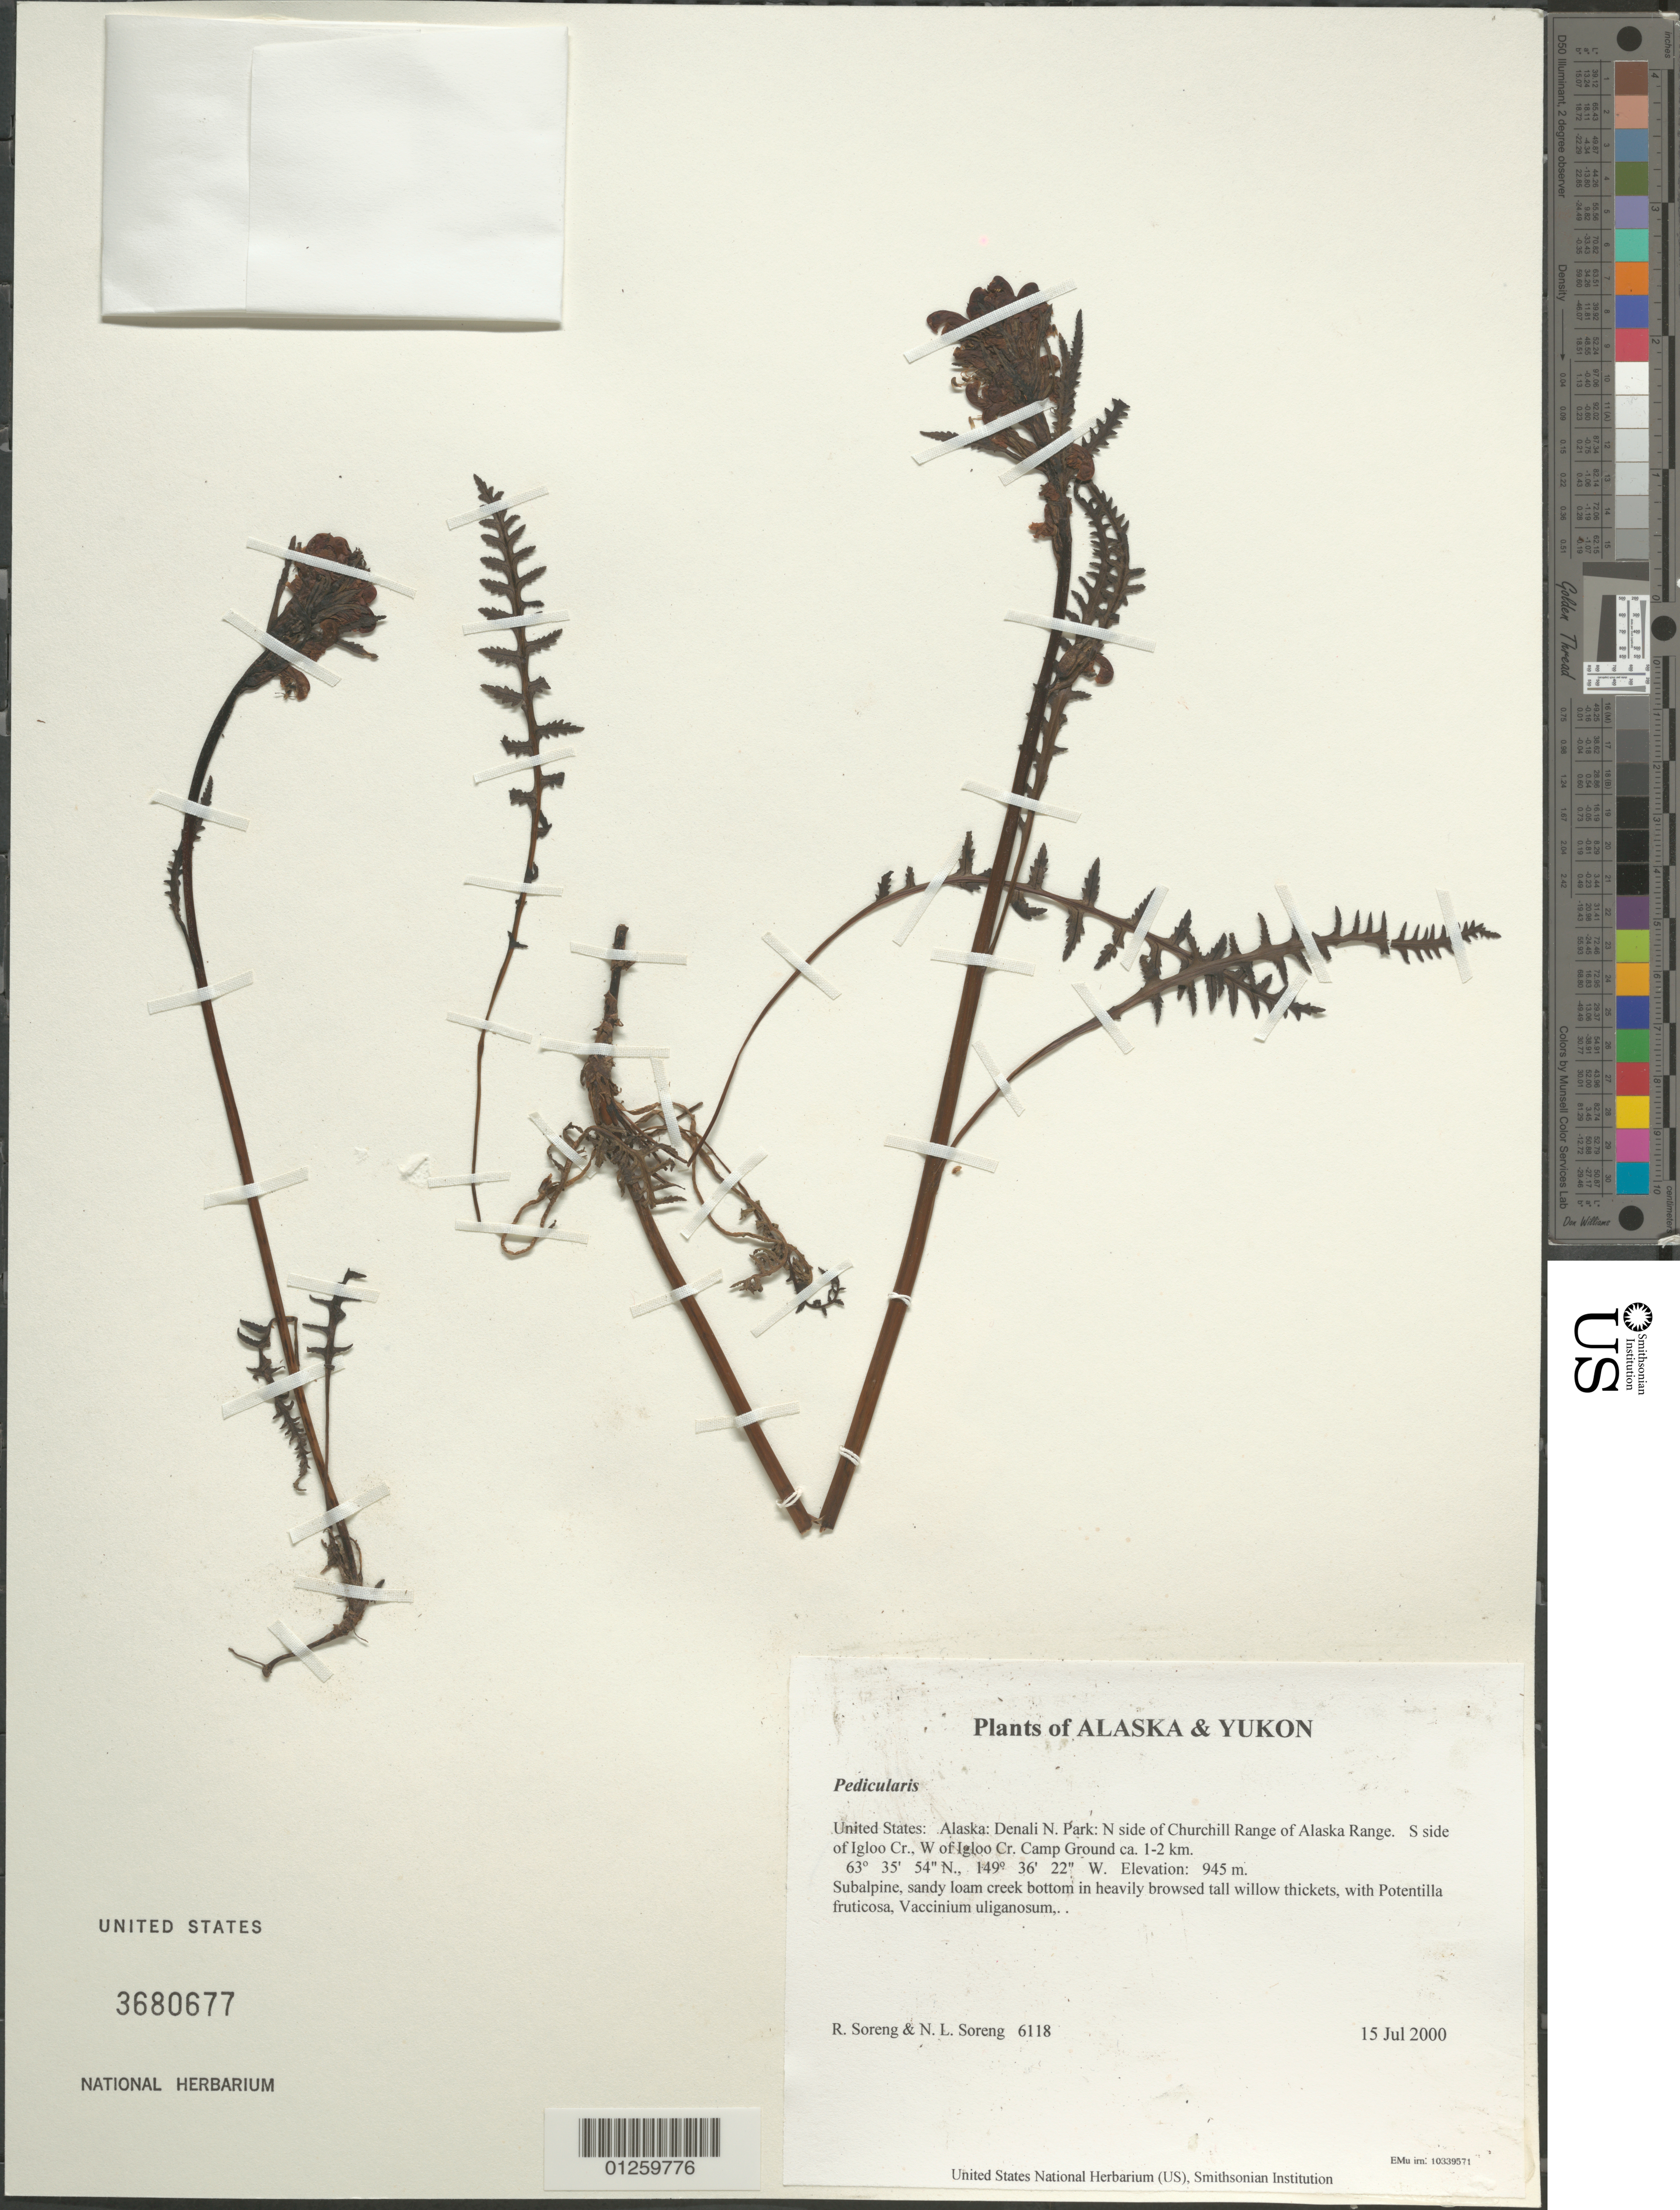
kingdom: Plantae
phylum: Tracheophyta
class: Magnoliopsida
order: Lamiales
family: Orobanchaceae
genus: Pedicularis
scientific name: Pedicularis sp.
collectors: R. J. Soreng & N. L. Soreng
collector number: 6118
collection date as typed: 15 Jul 2000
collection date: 2000-07-15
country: United States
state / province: Alaska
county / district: Denali N. Park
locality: N side of Churchill Range of Alaska Range. S side of Igloo Cr., W of Igloo Cr. Camp Ground ca. 1-2 km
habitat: Subalpine, sandy loam creek bottom in heavily browsed tall willow thickets, with Potentilla fruticosa, Vaccinium uliganosum,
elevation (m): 945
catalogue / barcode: US 3680677